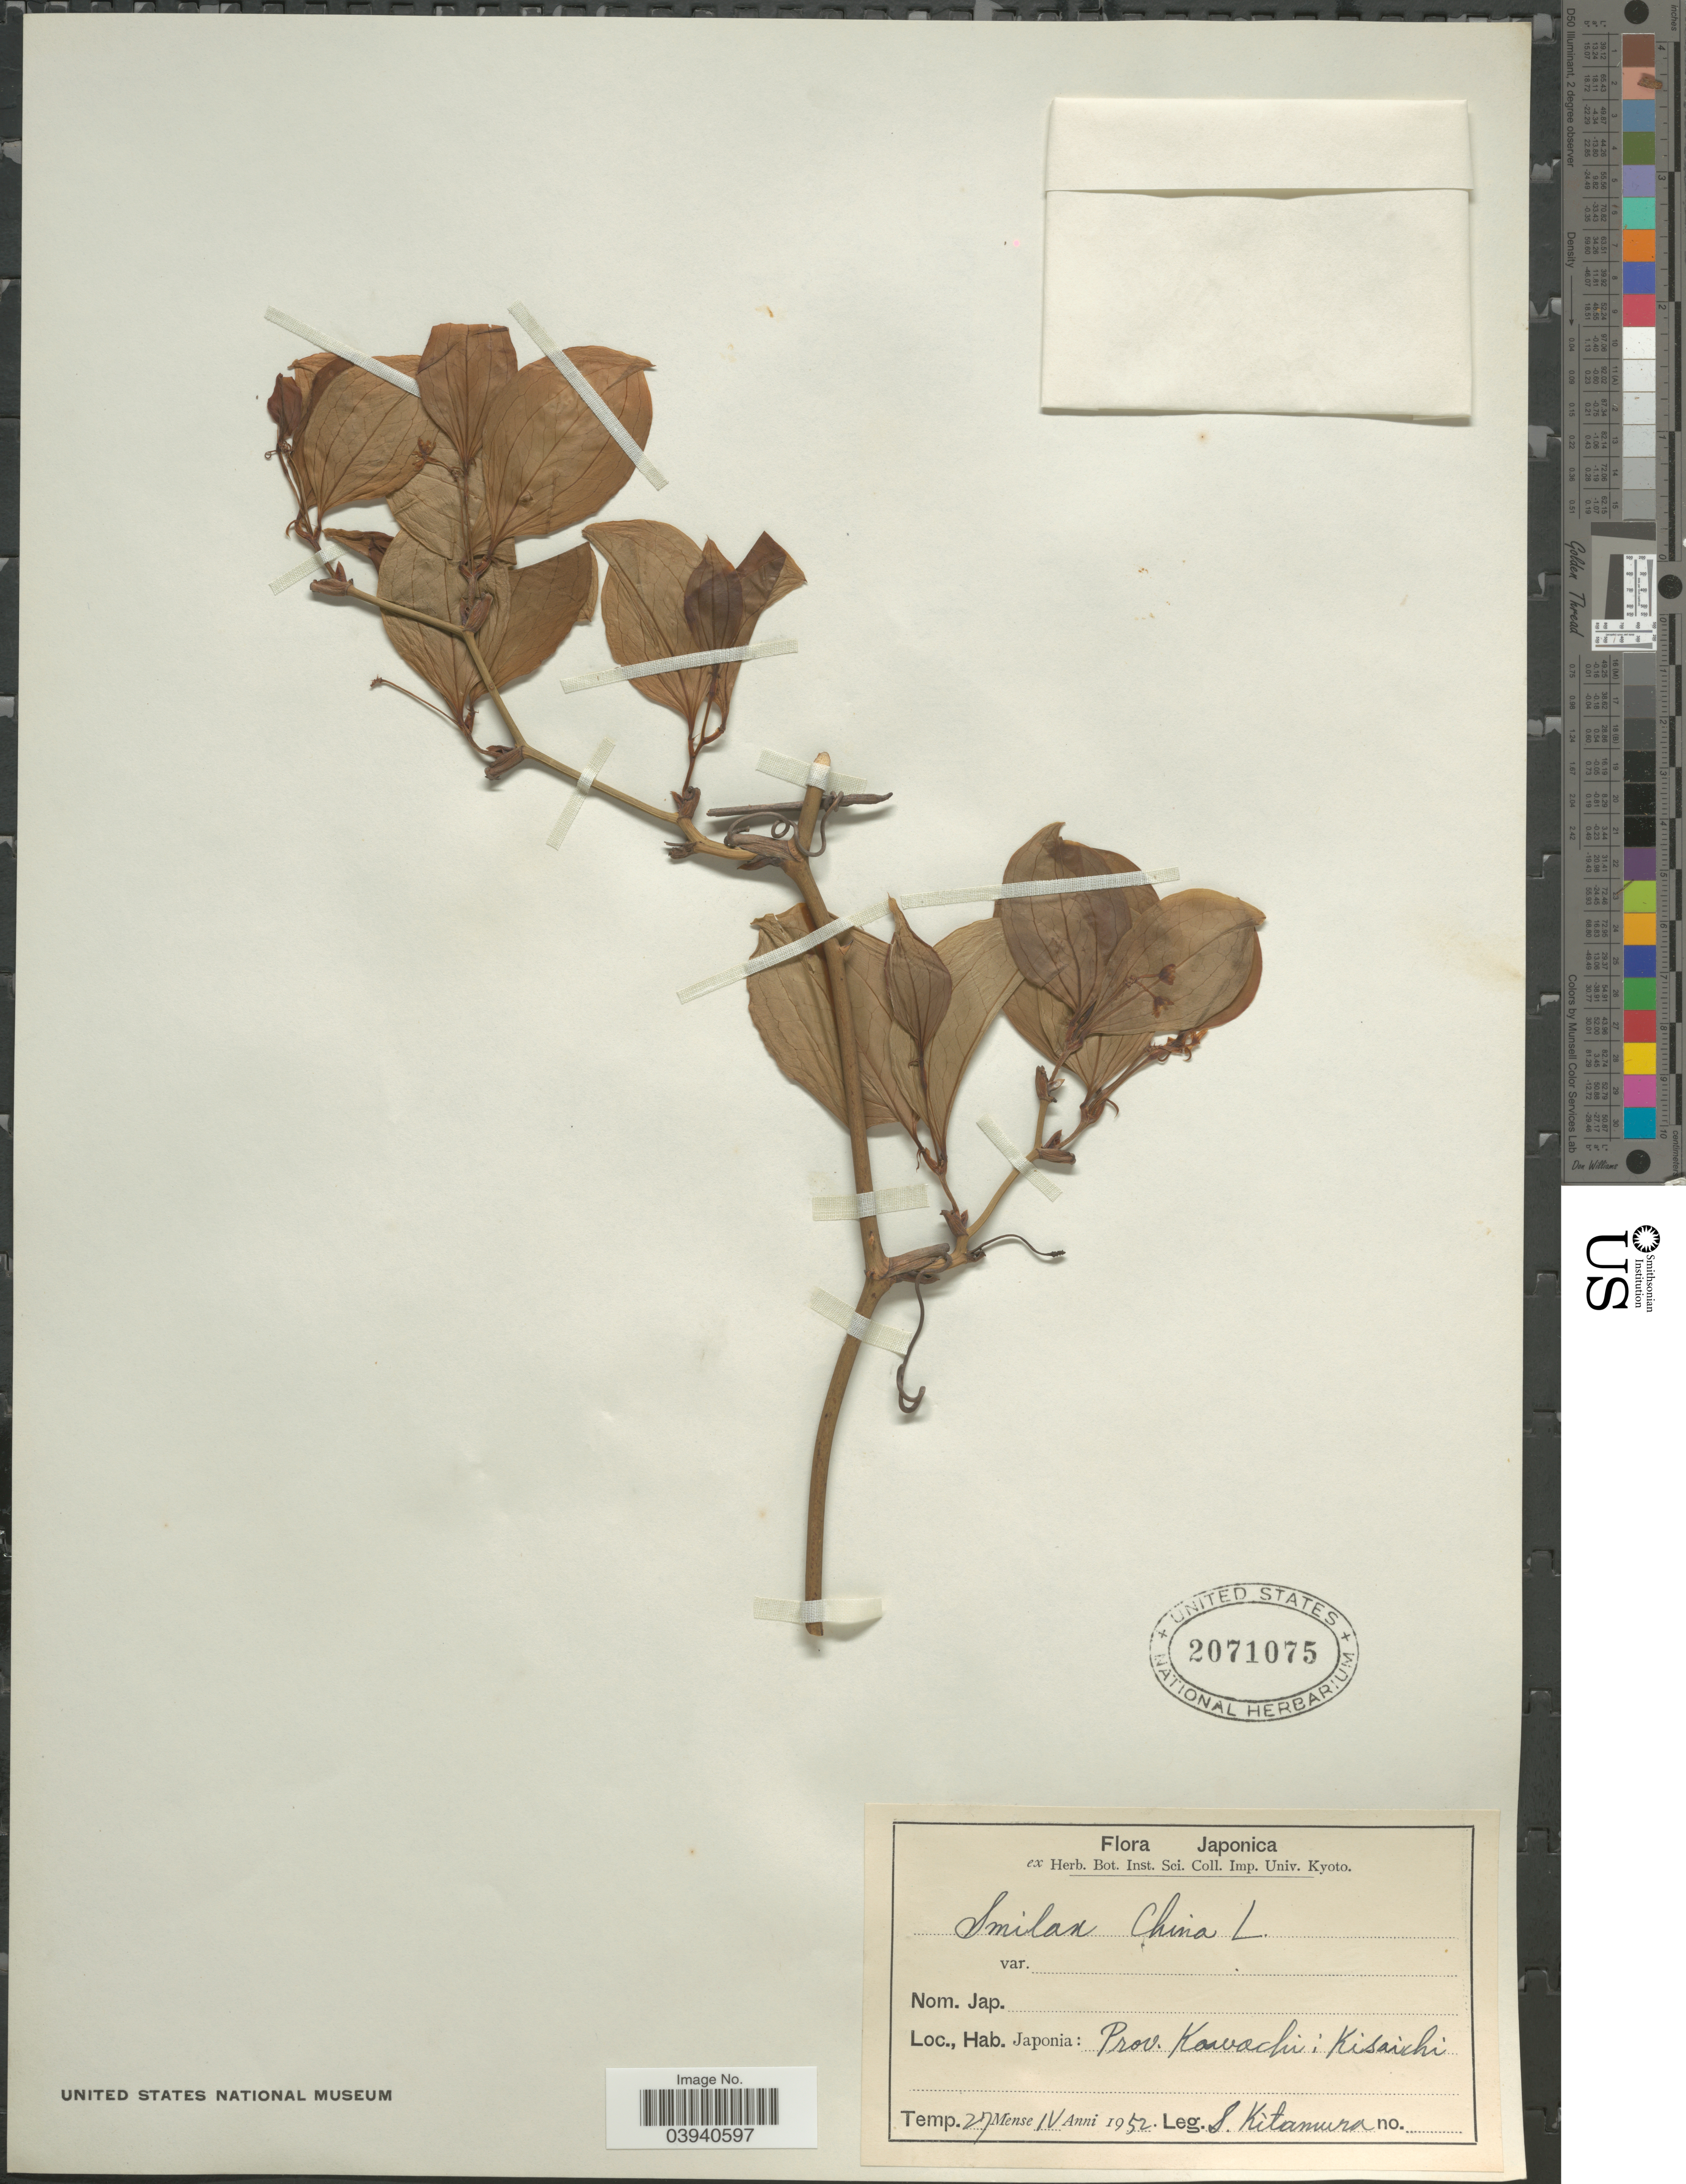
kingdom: Plantae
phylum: Tracheophyta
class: Liliopsida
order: Liliales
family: Smilacaceae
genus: Smilax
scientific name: Smilax china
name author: L.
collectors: S. Kitamura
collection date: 1952-04-27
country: Japan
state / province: Kyoto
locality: Prov. Kawachi: Kisaichi.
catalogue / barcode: US 2071075